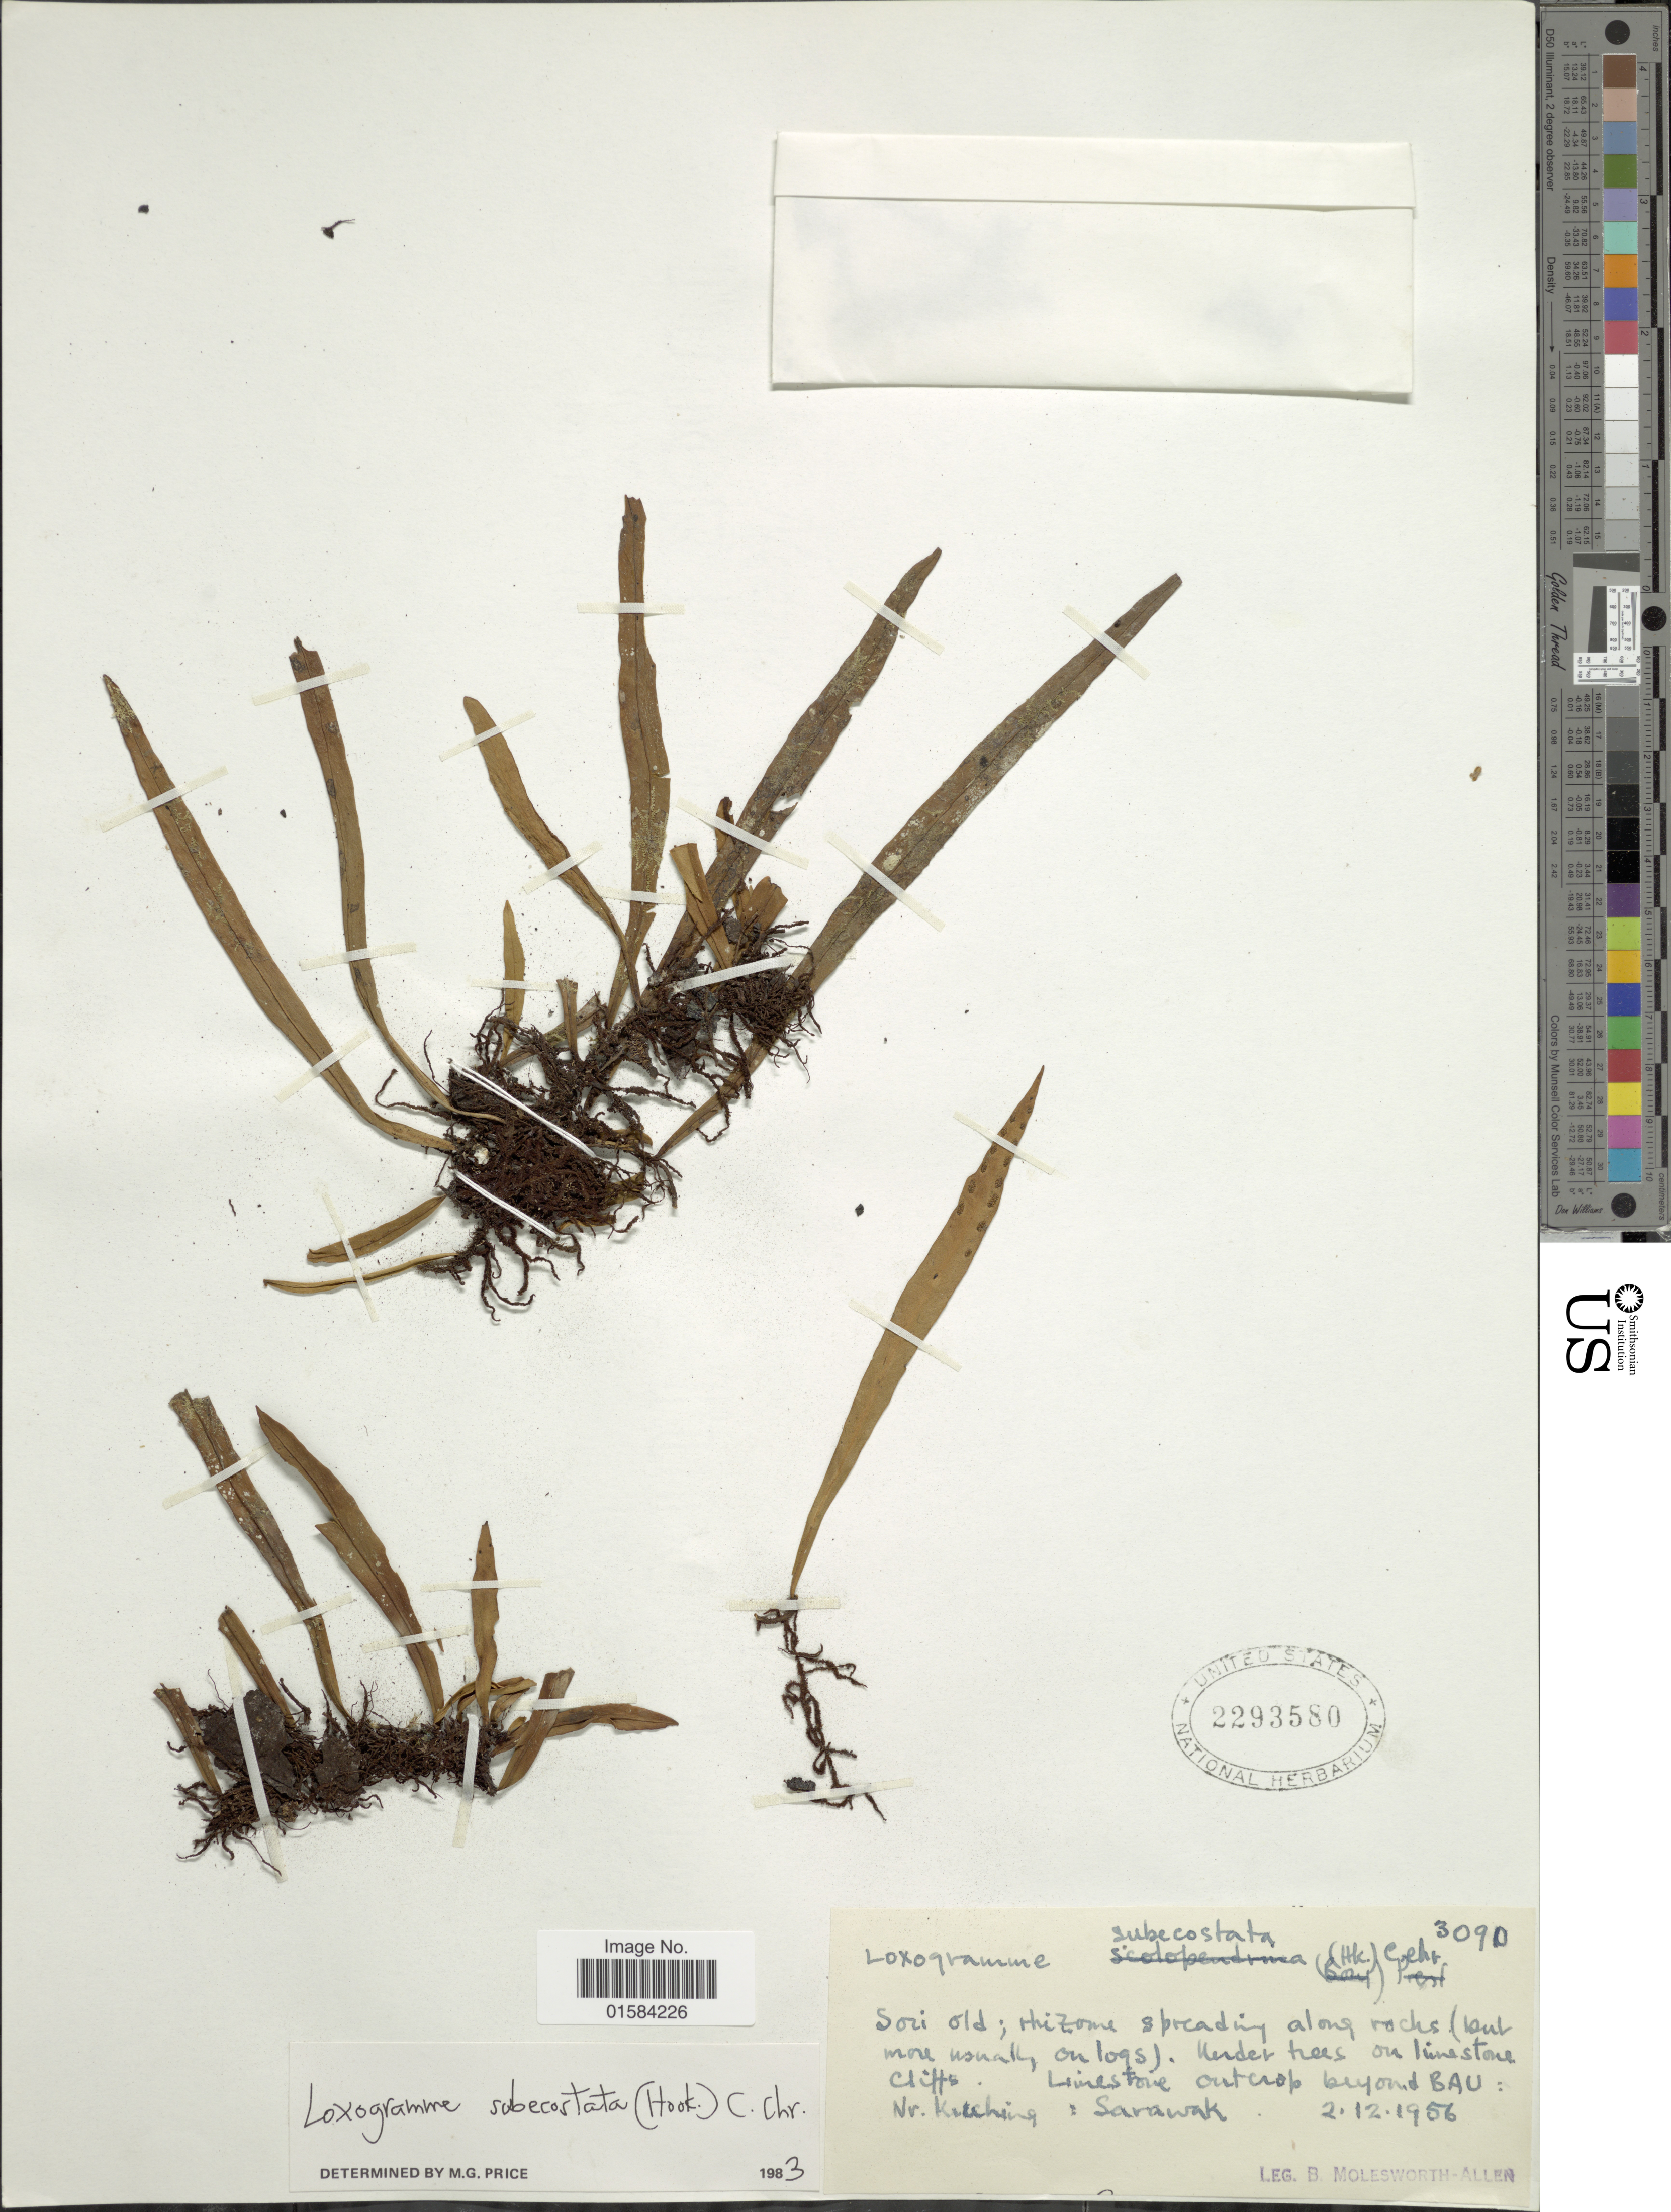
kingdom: Plantae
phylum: Tracheophyta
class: Polypodiopsida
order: Polypodiales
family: Polypodiaceae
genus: Loxogramme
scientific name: Loxogramme subecostata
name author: (Hook.) C. Chr.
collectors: B. E. G. Molesworth-Allen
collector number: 3090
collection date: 1956-12-02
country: Nigeria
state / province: Nassarawa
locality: Beyond Bau: Nr. Kutching: Sarawak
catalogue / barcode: US 2293580